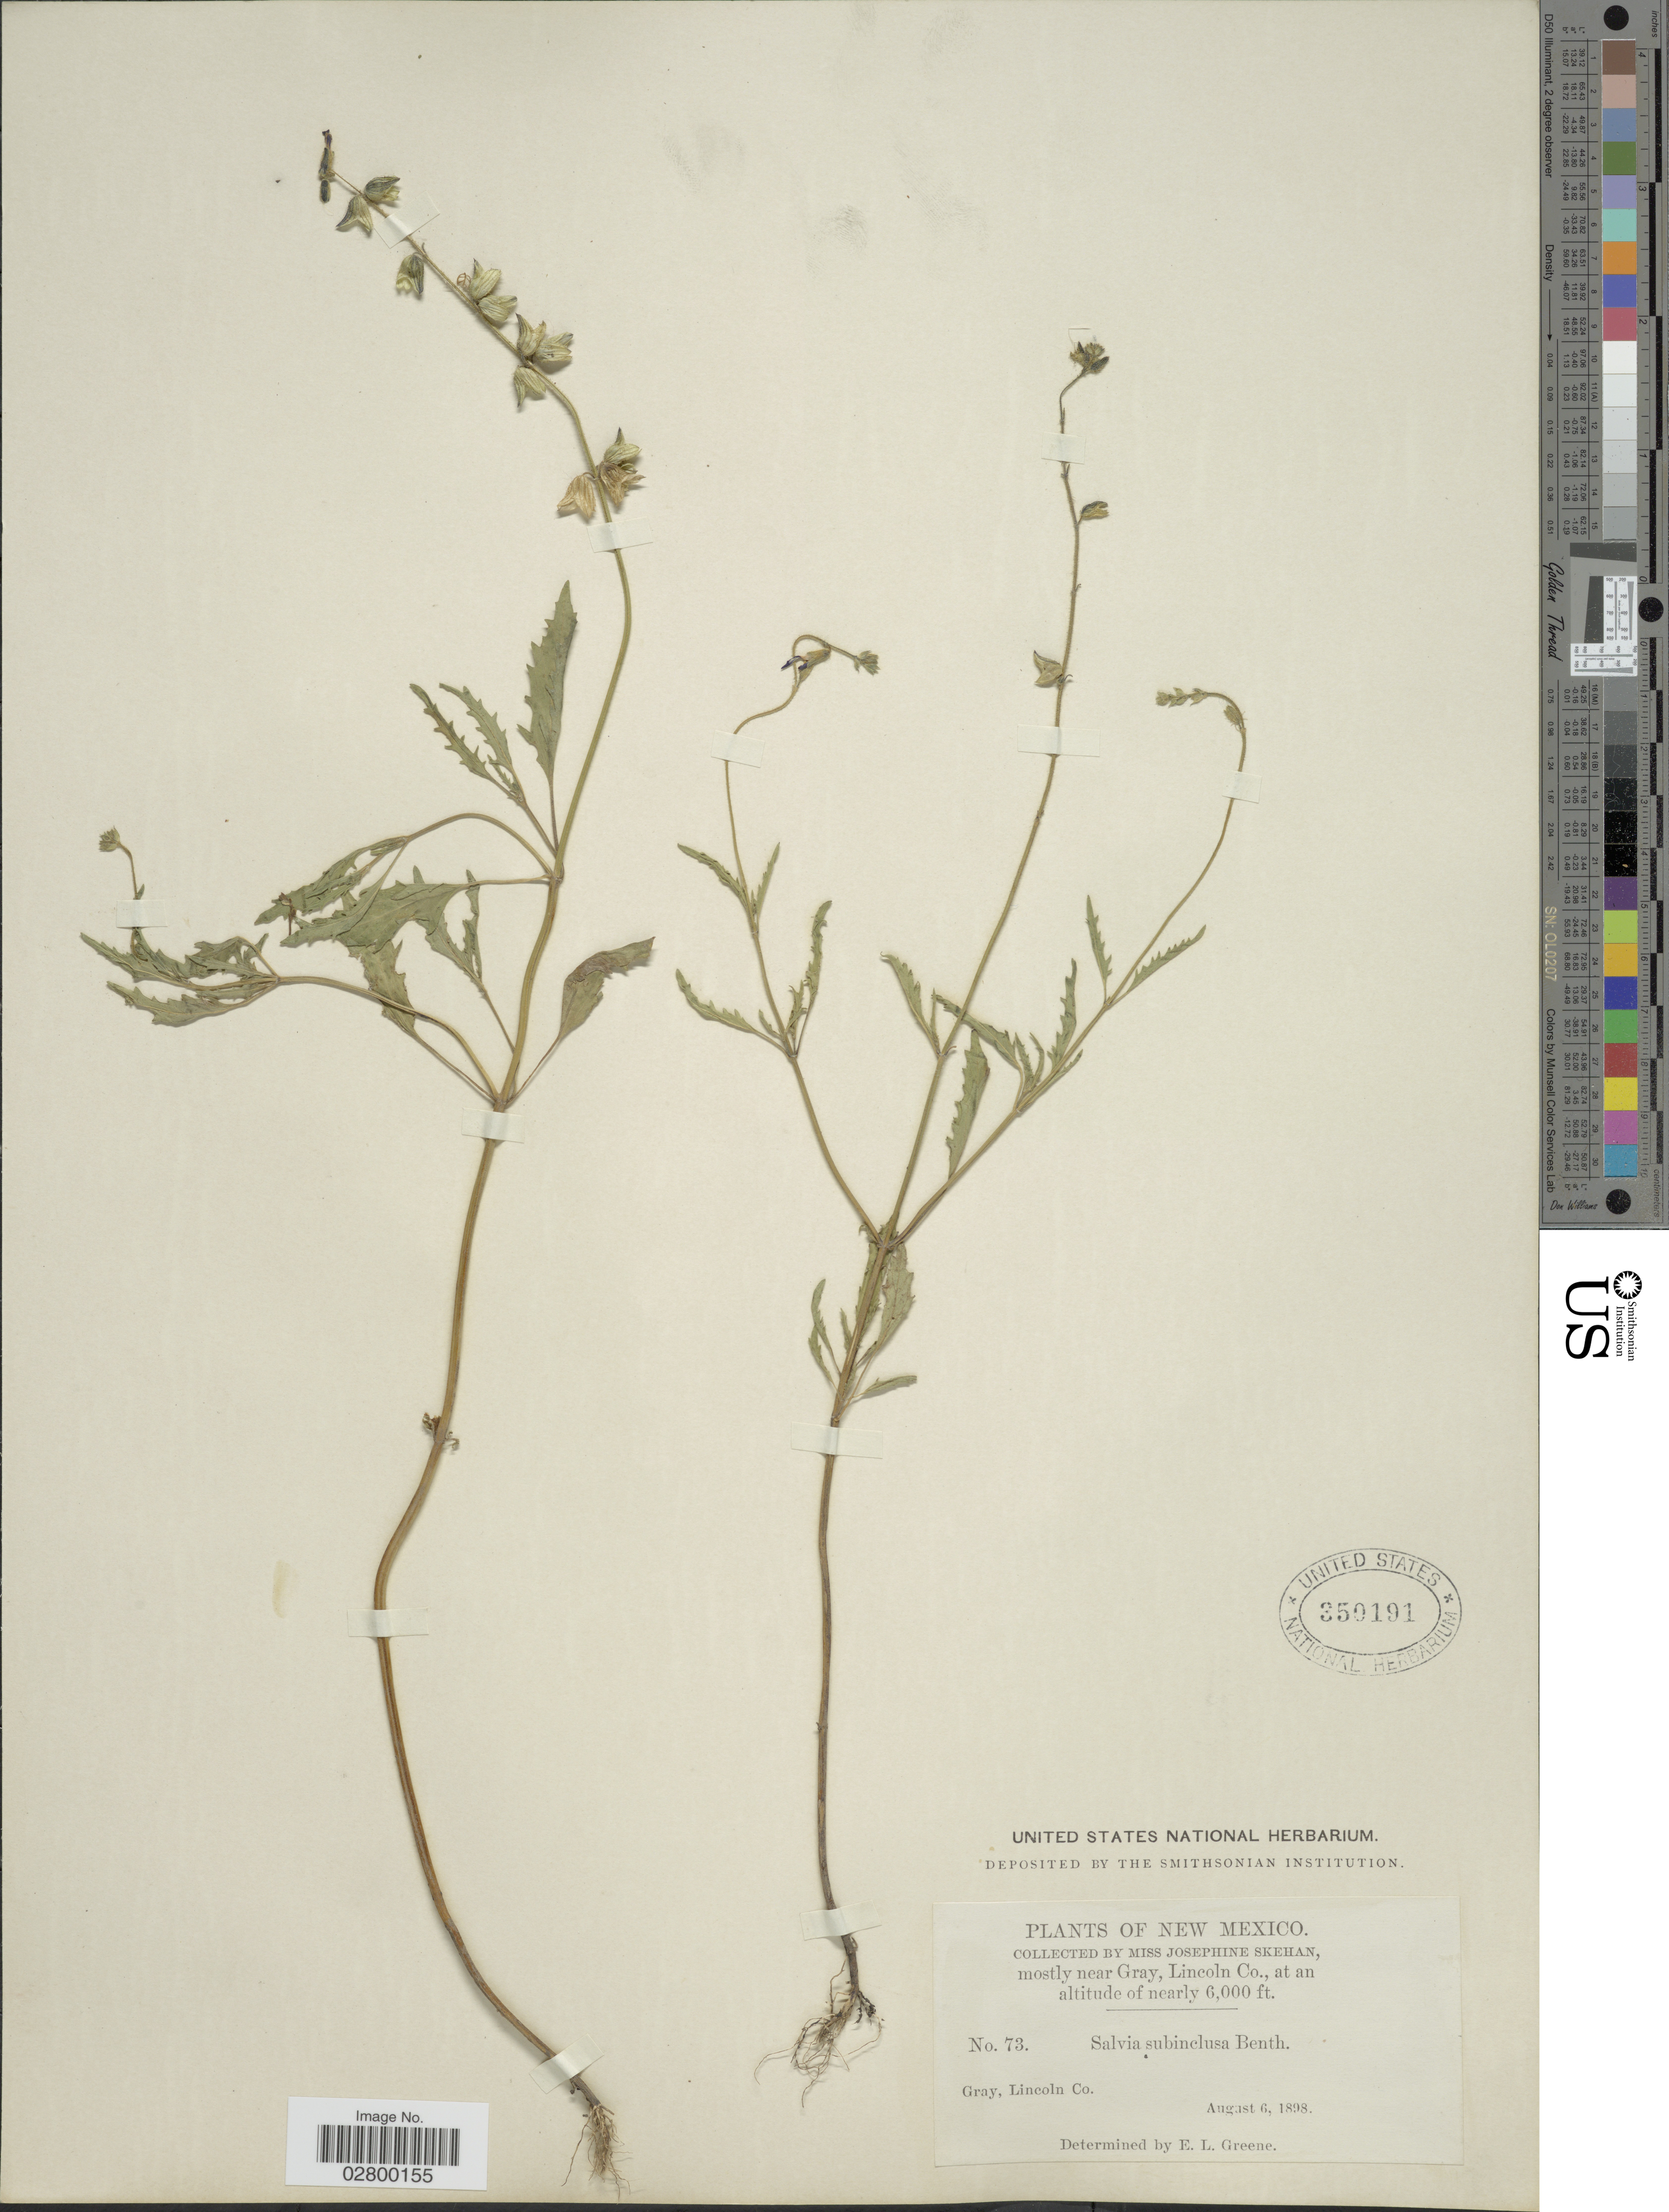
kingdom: Plantae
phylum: Tracheophyta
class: Magnoliopsida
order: Lamiales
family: Lamiaceae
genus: Salvia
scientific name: Salvia subincisa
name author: Benth.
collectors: J. Skehan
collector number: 73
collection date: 1898-08-06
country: United States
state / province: New Mexico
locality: Mostly near Gray, Lincoln Co., Gray, Lincoln Co.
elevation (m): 1829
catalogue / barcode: US 3501914